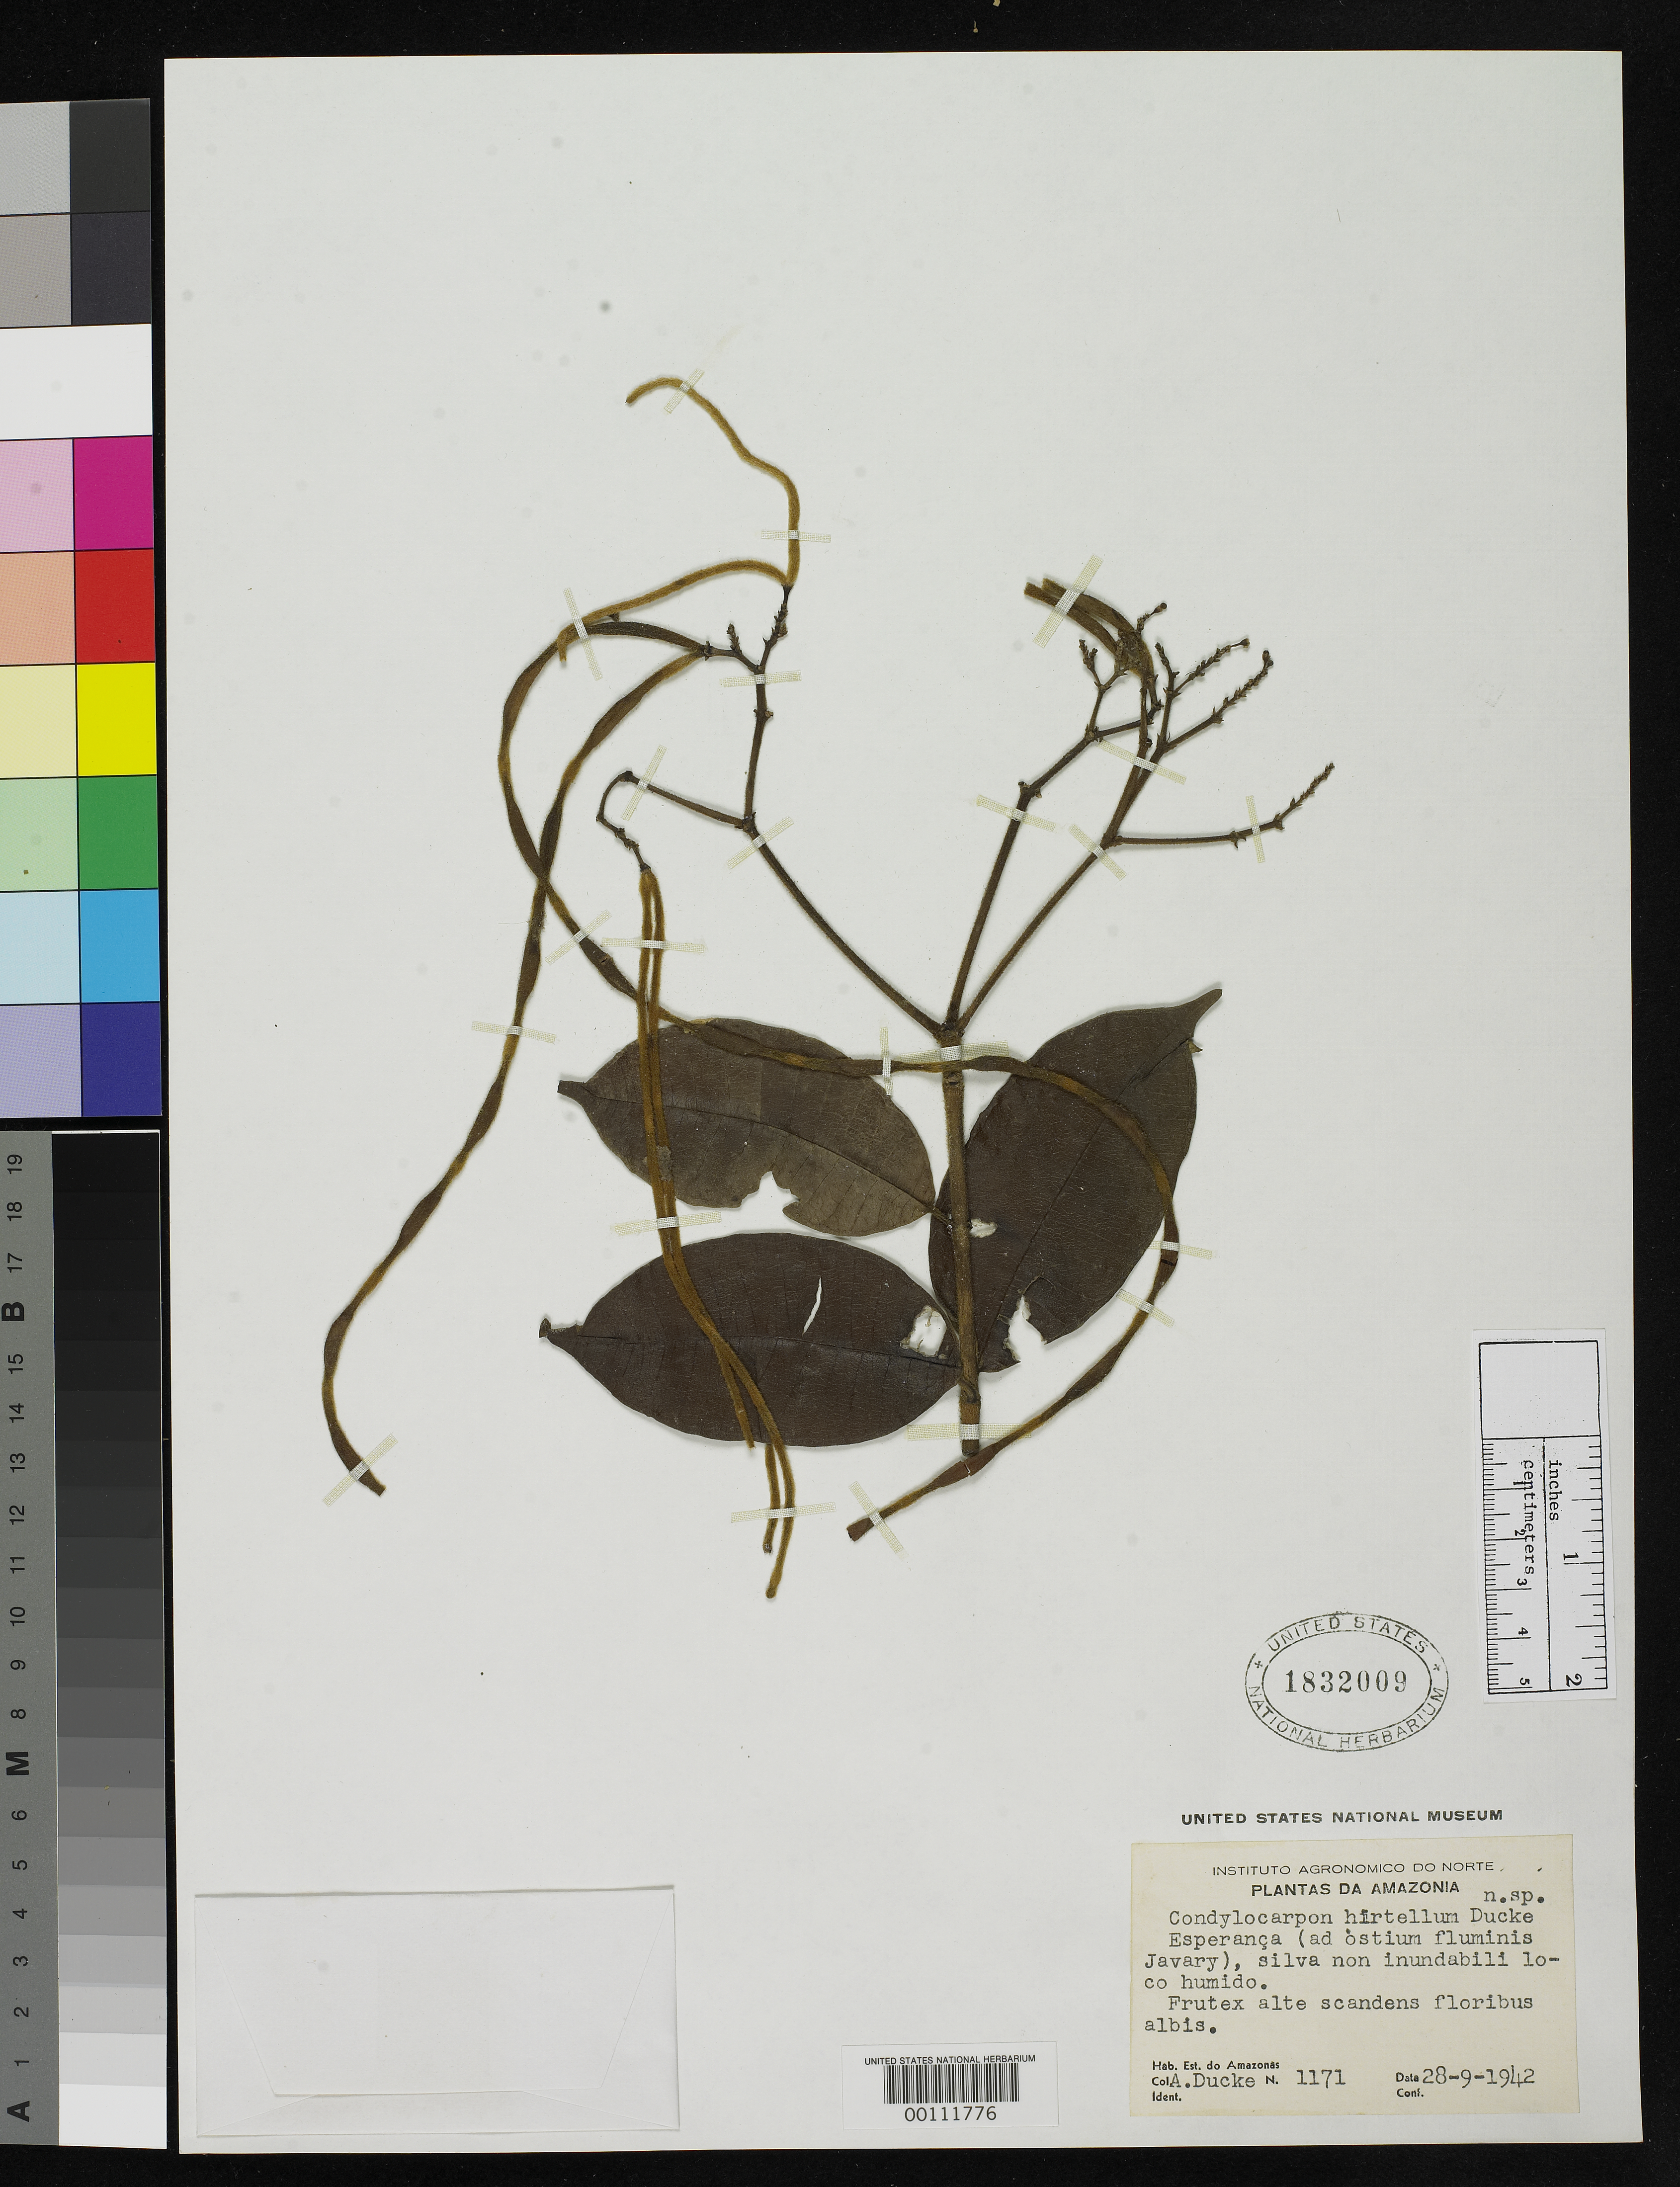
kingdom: Plantae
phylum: Tracheophyta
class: Magnoliopsida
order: Gentianales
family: Apocynaceae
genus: Condylocarpon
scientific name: Condylocarpon hirtellum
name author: Ducke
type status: Isotype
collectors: A. Ducke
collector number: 1171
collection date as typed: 28 Sep 1942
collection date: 1942-09-28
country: Brazil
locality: Near Espanca, Javary River.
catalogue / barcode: US 1832009